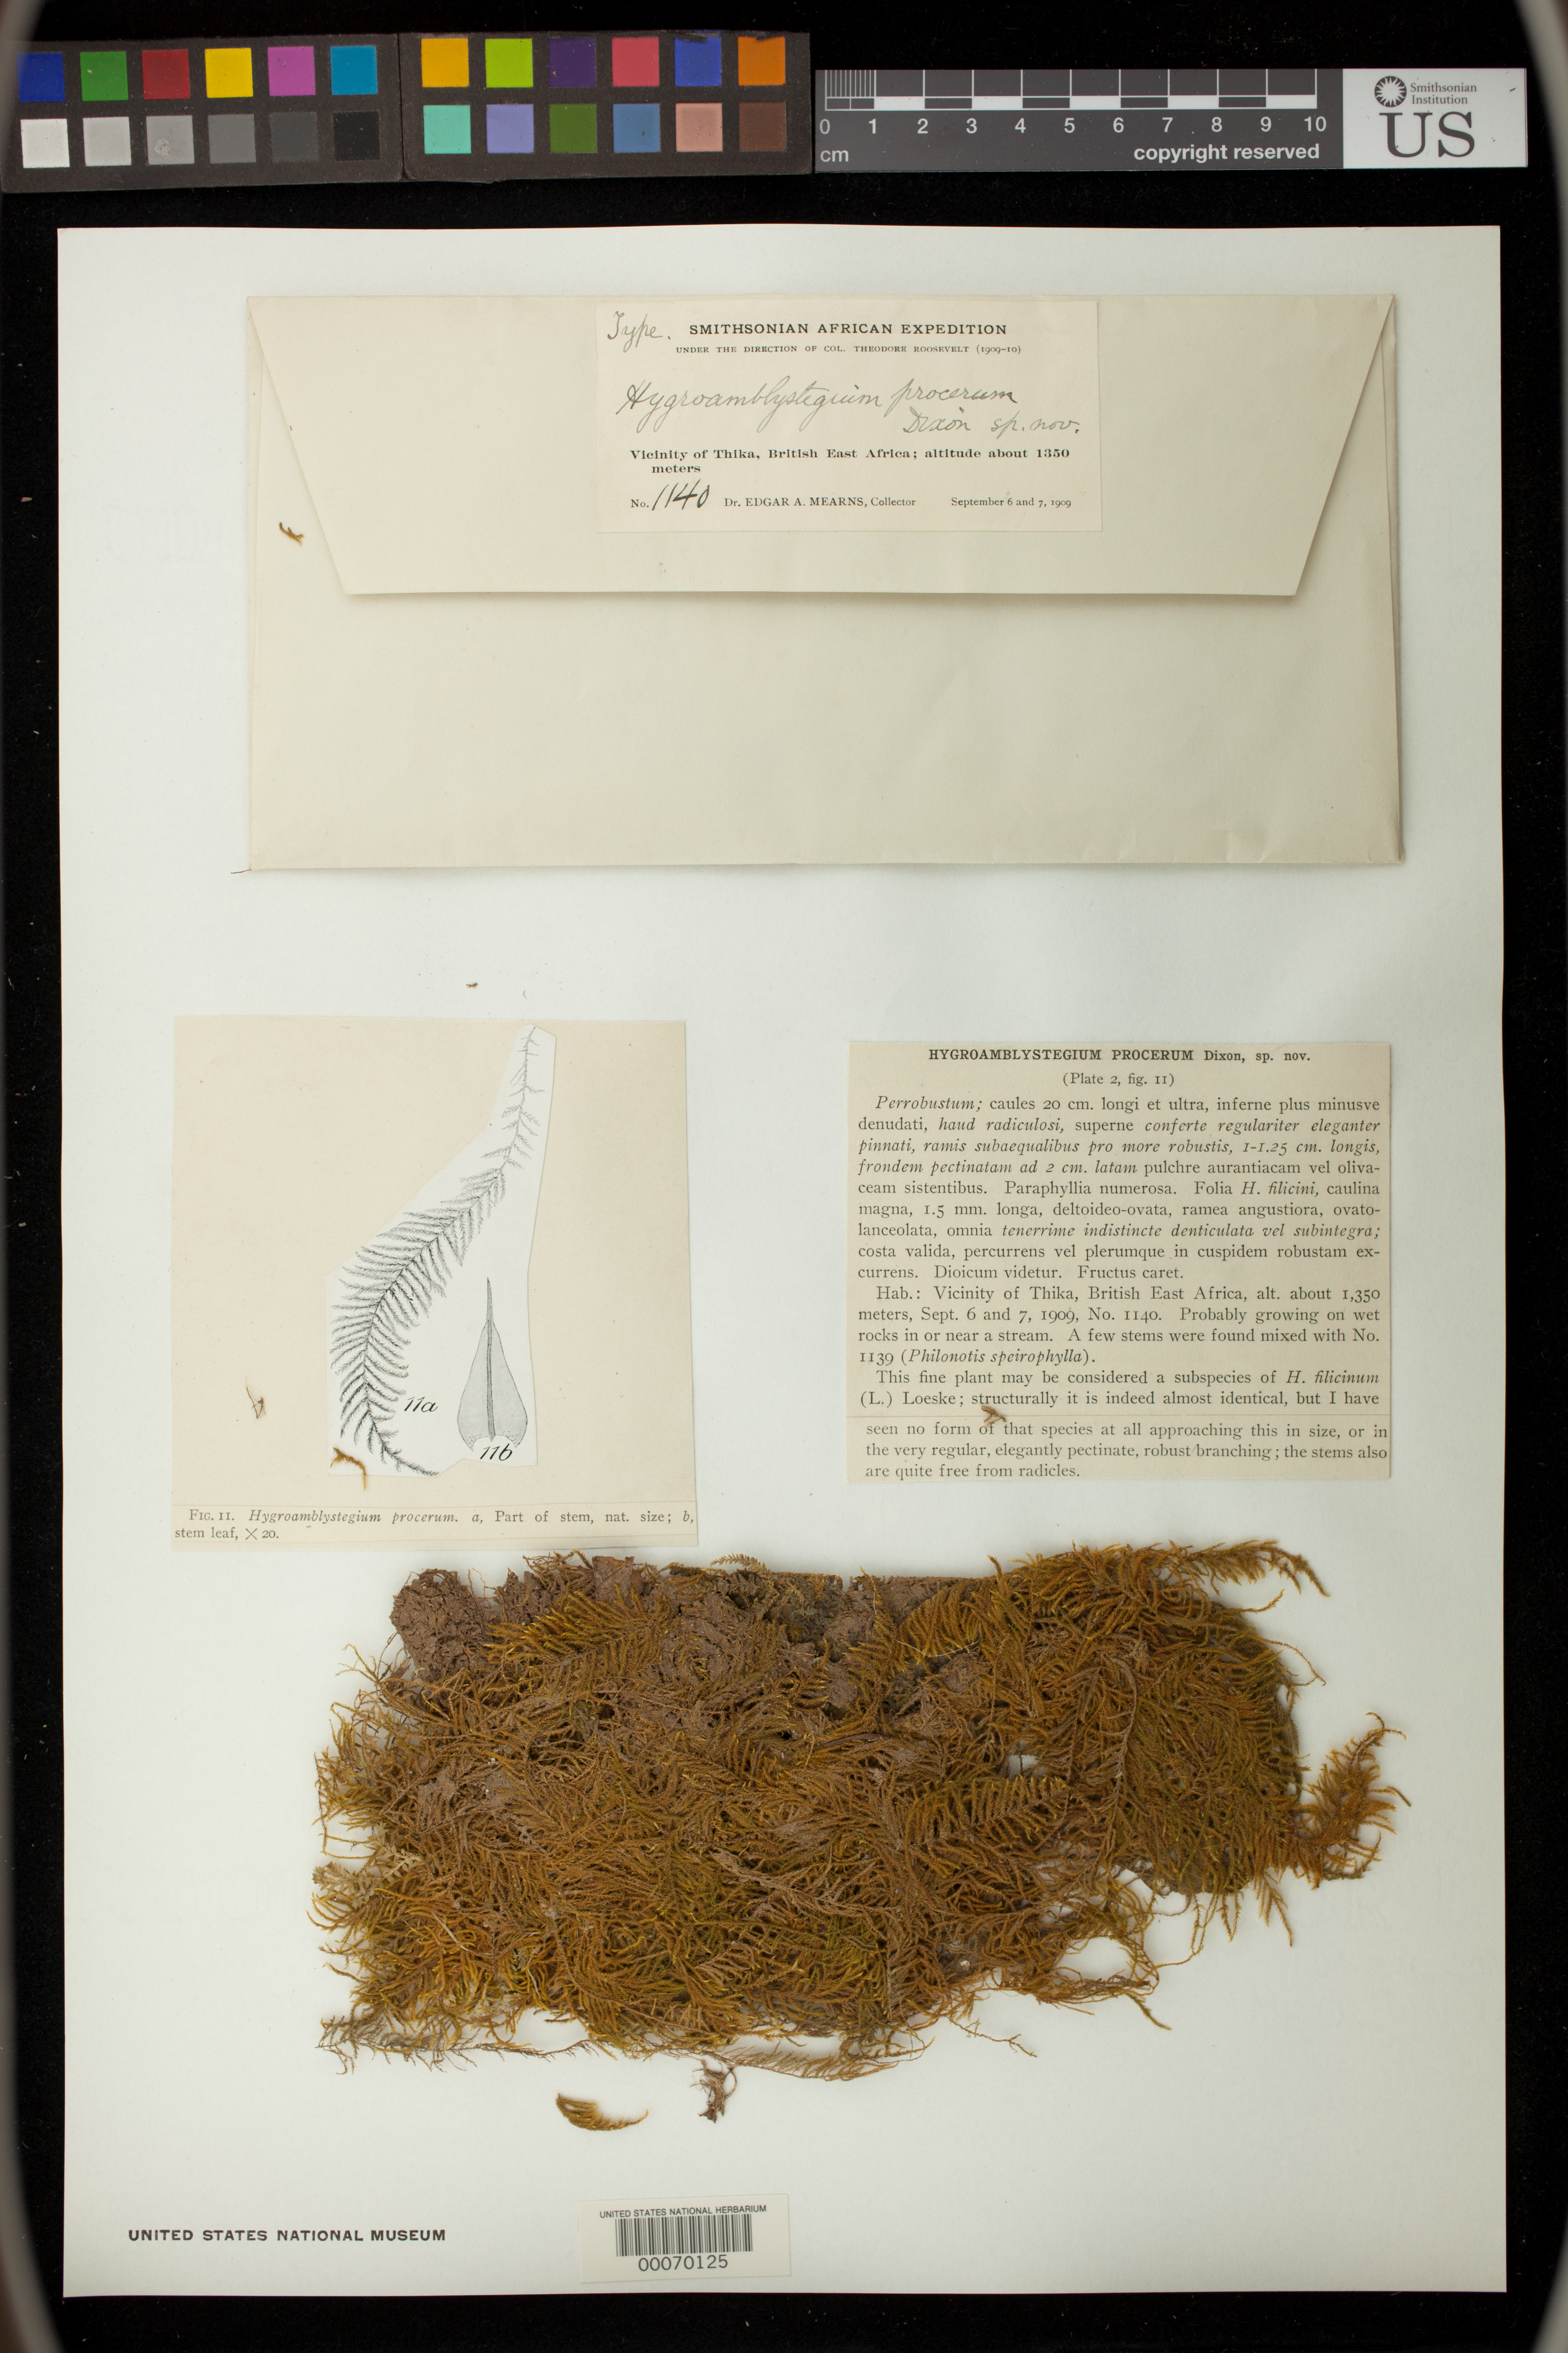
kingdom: Plantae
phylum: Bryophyta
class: Bryopsida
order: Hypnales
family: Amblystegiaceae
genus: Hygroamblystegium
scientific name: Hygroamblystegium procerum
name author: Dixon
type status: Holotype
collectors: E. A. Mearns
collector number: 1140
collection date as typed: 06 Sep 1909 and 07 Sep 1909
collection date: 1909-09-06,1909-09-07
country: Kenya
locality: Vicinity of Thika.